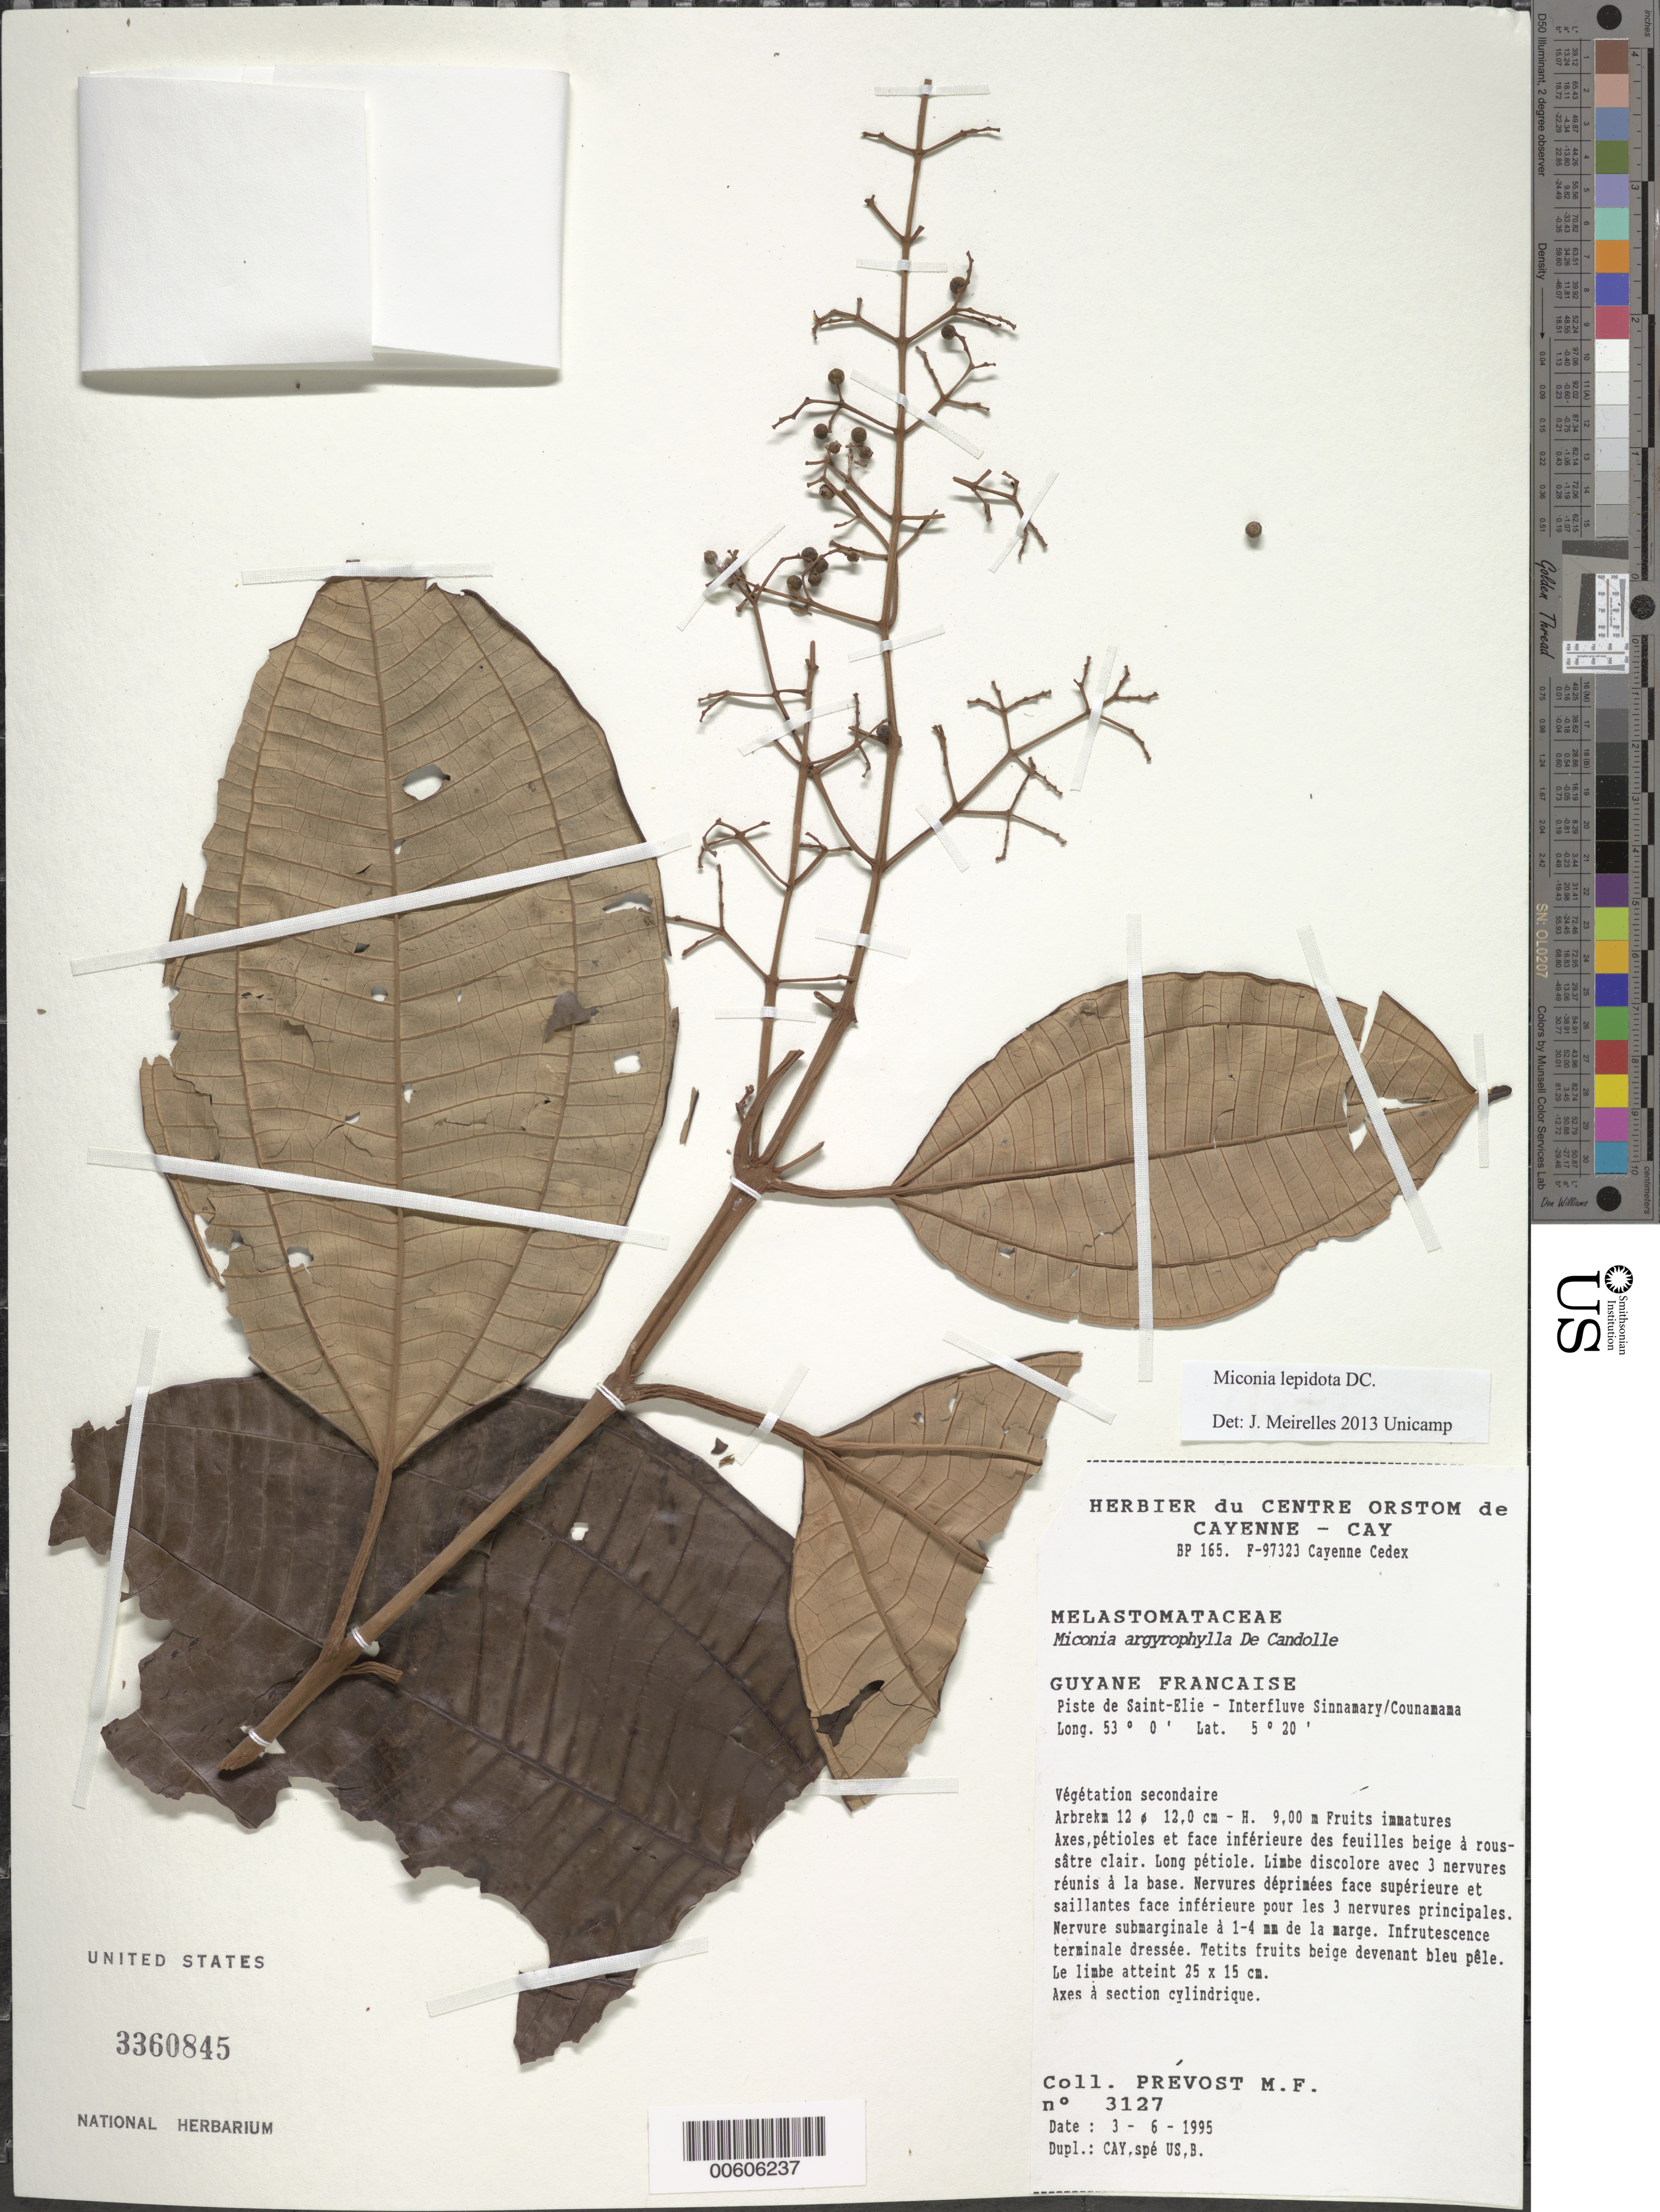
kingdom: Plantae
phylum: Tracheophyta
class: Magnoliopsida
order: Myrtales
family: Melastomataceae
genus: Miconia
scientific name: Miconia argyrophylla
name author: DC.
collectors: M.-F. Prévost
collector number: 3127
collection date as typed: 3-Jun-95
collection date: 1995-06-03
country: French Guiana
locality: Piste de Saint-Élie, interfleuve Sinnamary-Counamama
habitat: Secondary vegetation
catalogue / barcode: US 3360845